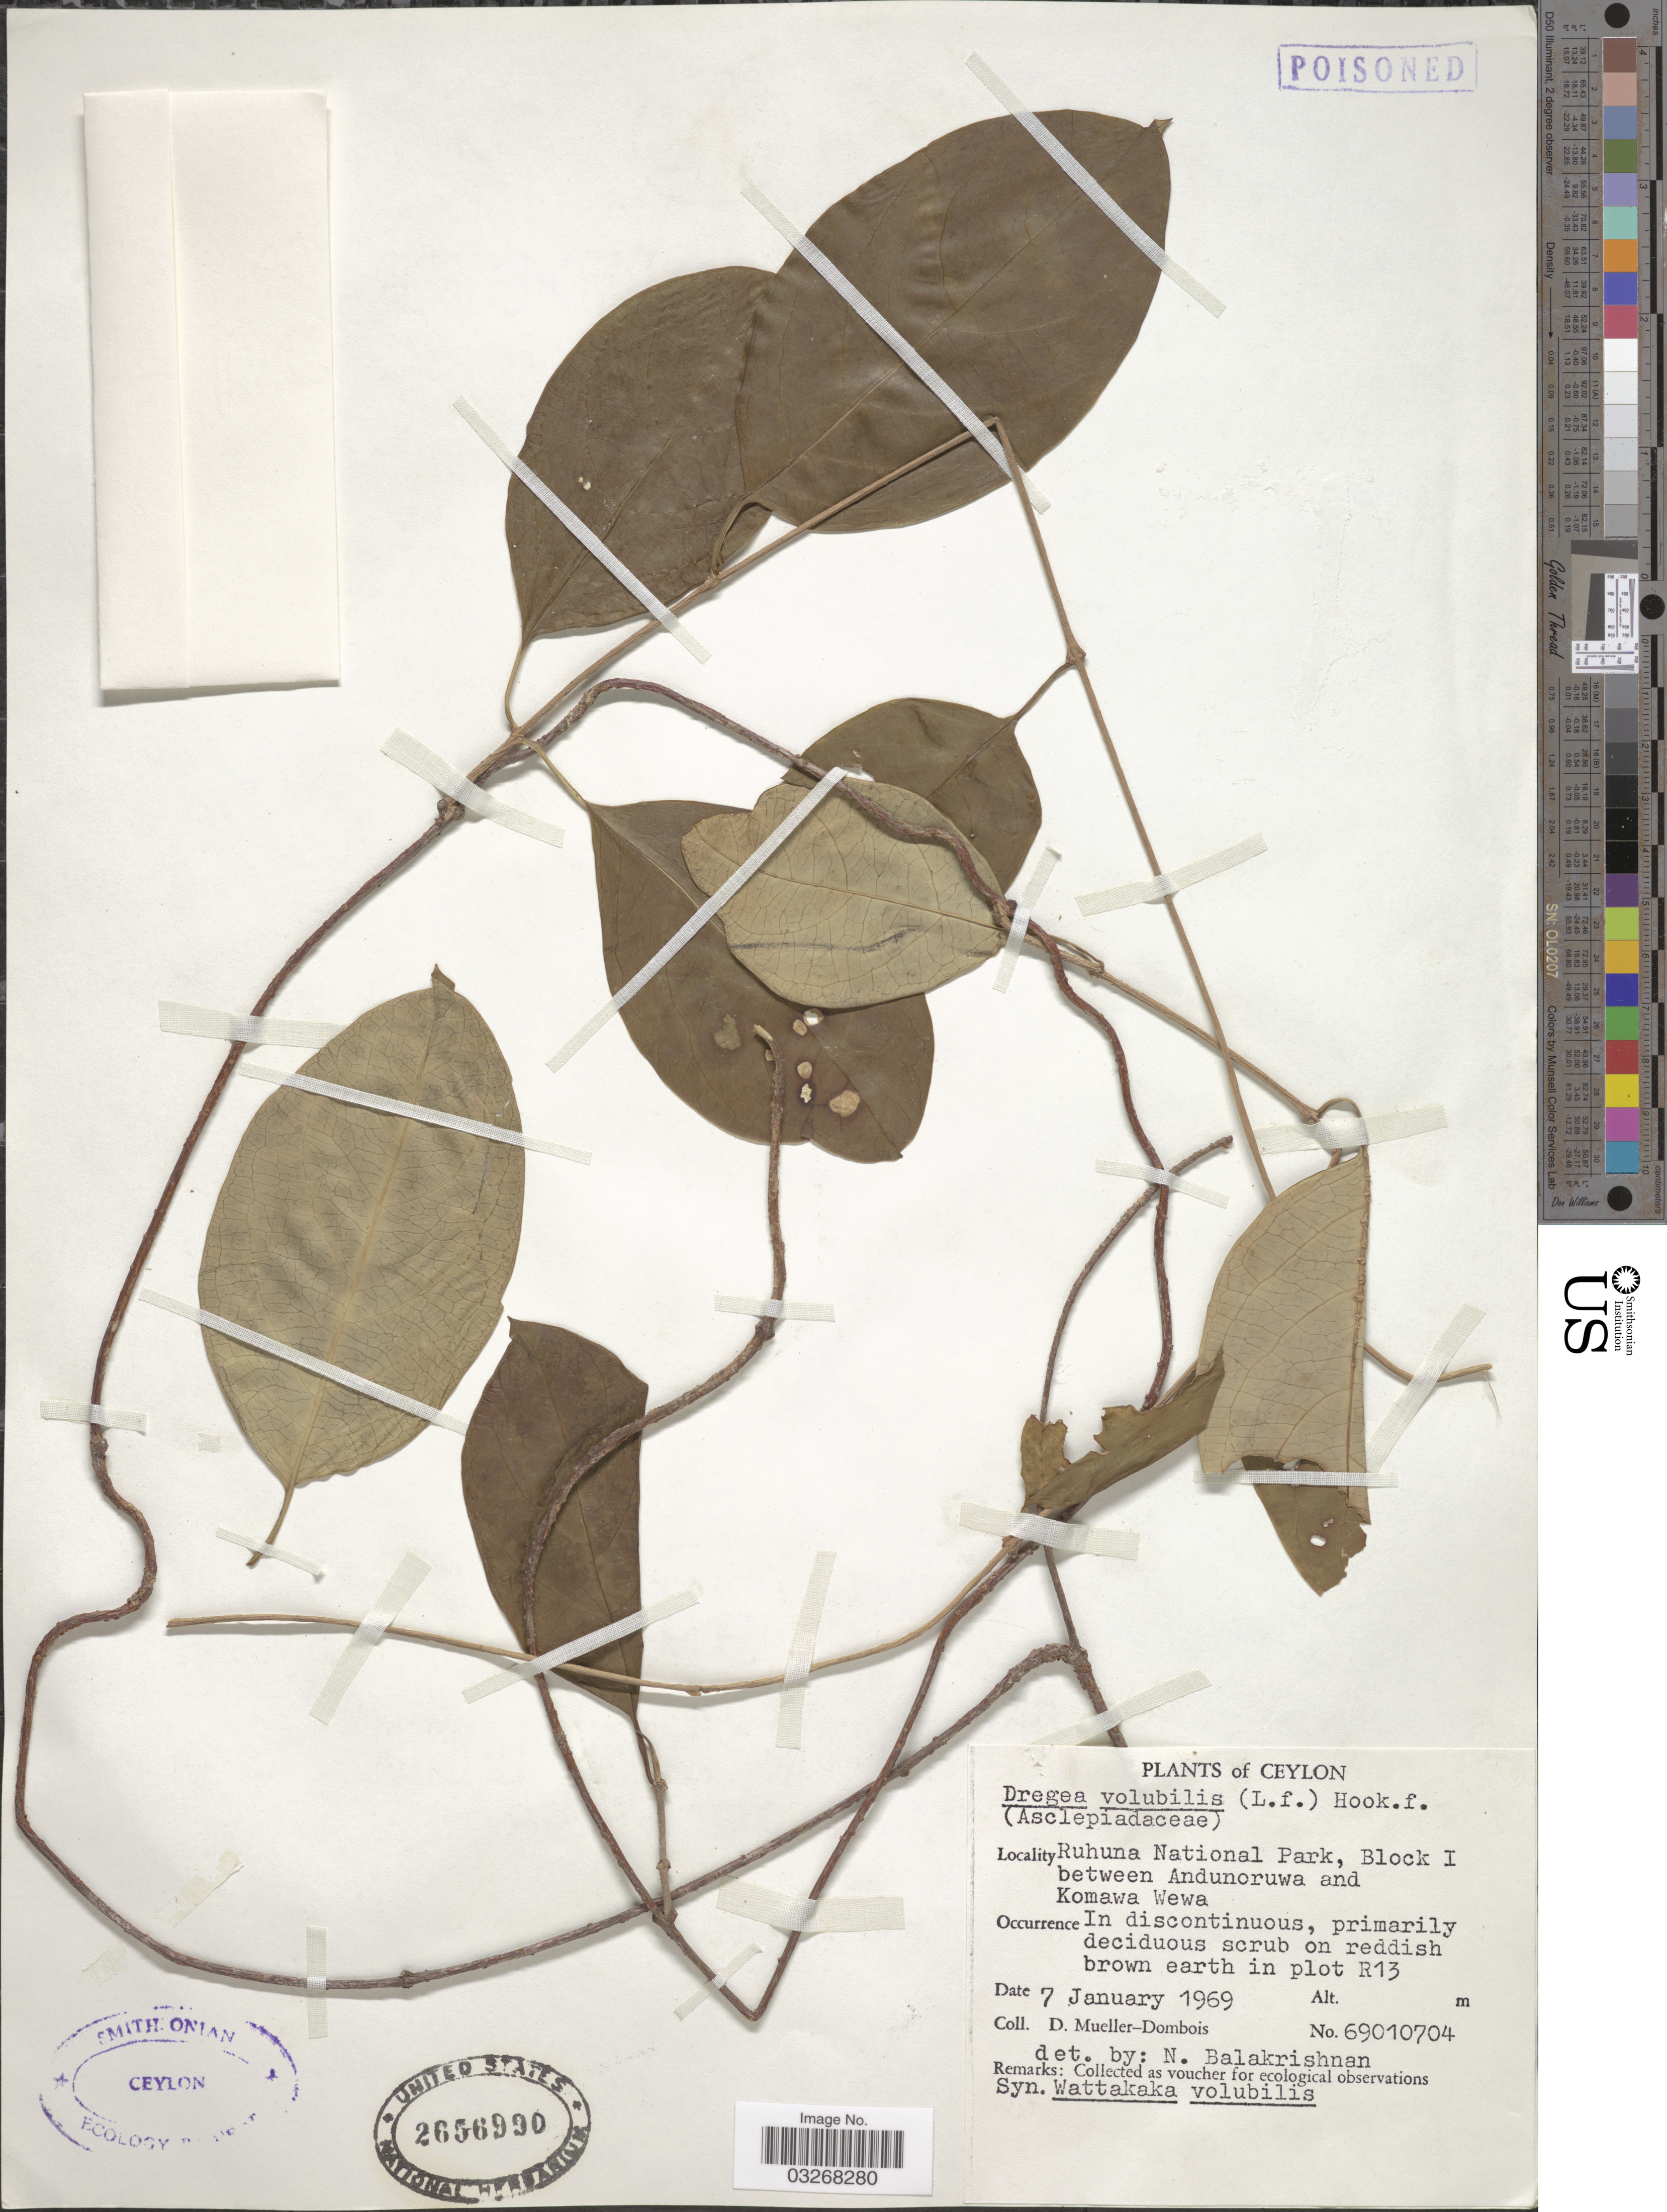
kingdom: Plantae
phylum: Tracheophyta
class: Magnoliopsida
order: Gentianales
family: Apocynaceae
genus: Dregea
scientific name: Dregea volubilis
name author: (L. f.) Benth. ex Hook. f.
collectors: D. Mueller-Dombois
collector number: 69010704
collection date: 1969-01-07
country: Sri Lanka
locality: Ceylon. Ruhuna National Park, Block I between Andunoruwa and Komawa Wewa. Plot R13.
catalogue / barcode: US 2656990